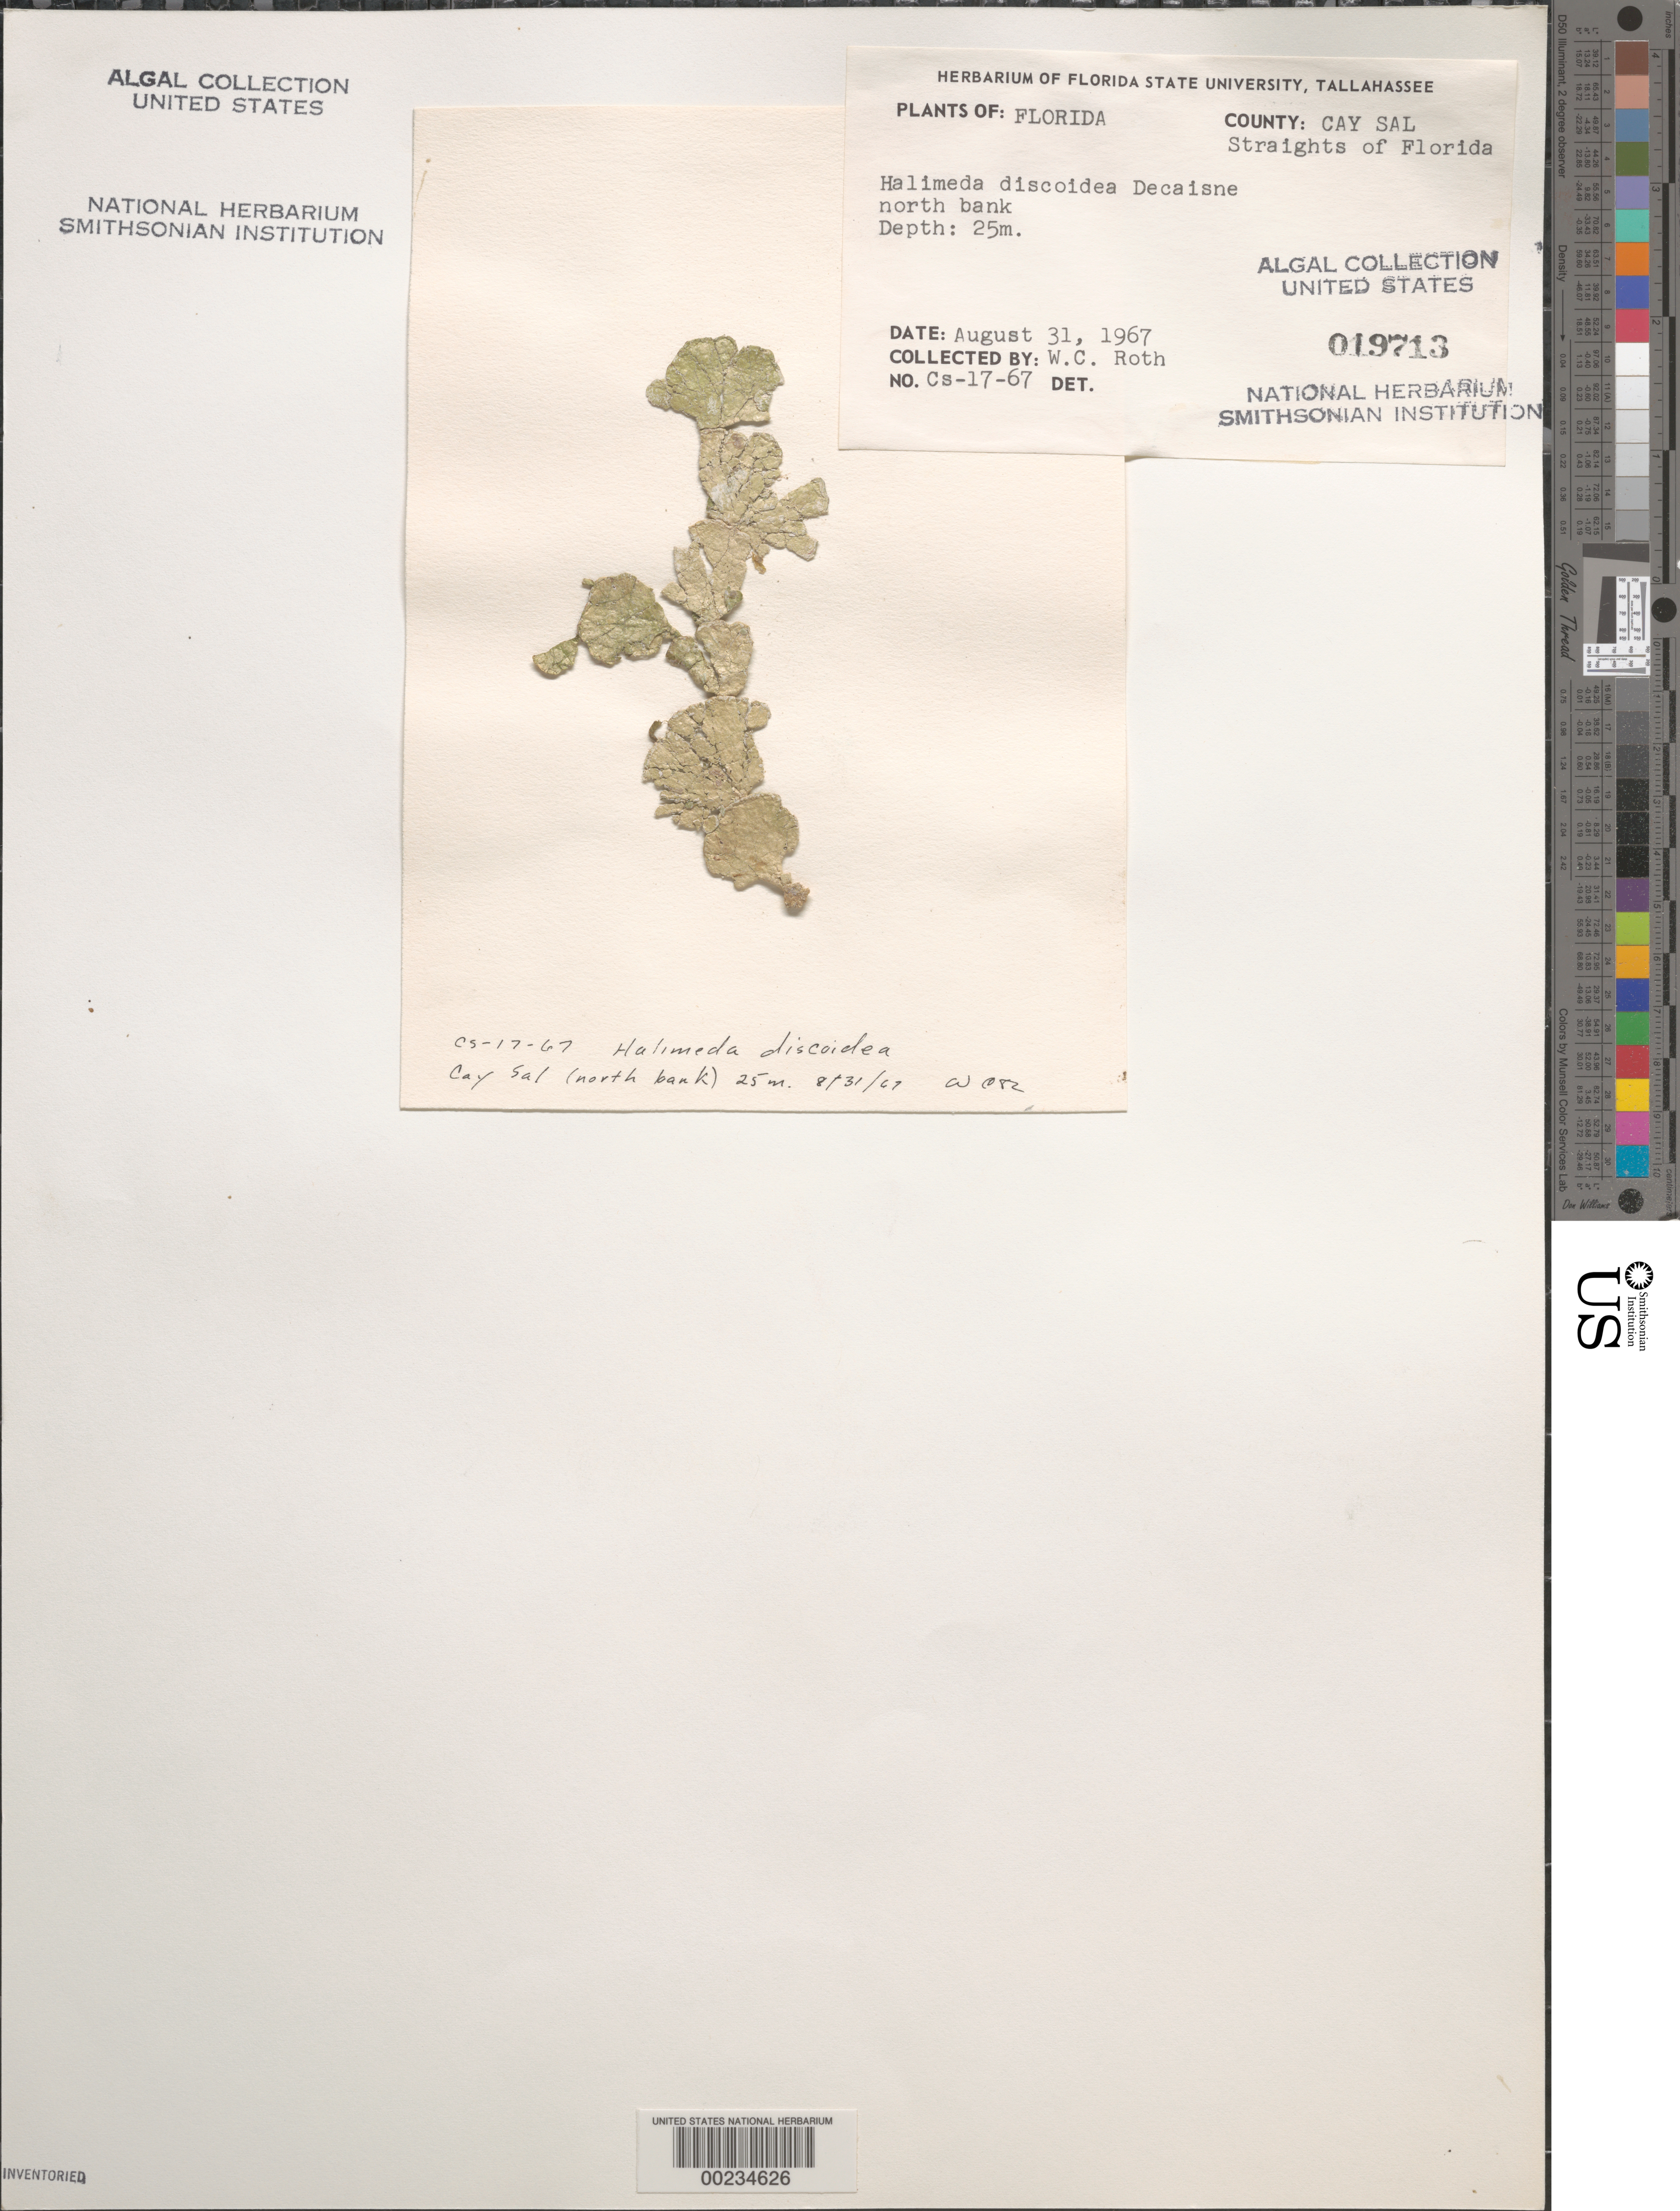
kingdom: Plantae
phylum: Chlorophyta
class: Ulvophyceae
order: Bryopsidales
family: Halimedaceae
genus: Halimeda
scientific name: Halimeda discoidea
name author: Decne.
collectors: W. C. Roth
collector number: Cs-17-67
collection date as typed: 31 Aug 1967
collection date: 1967-08-31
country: United States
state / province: Florida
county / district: Monroe County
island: Cay Sal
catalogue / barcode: US 19713